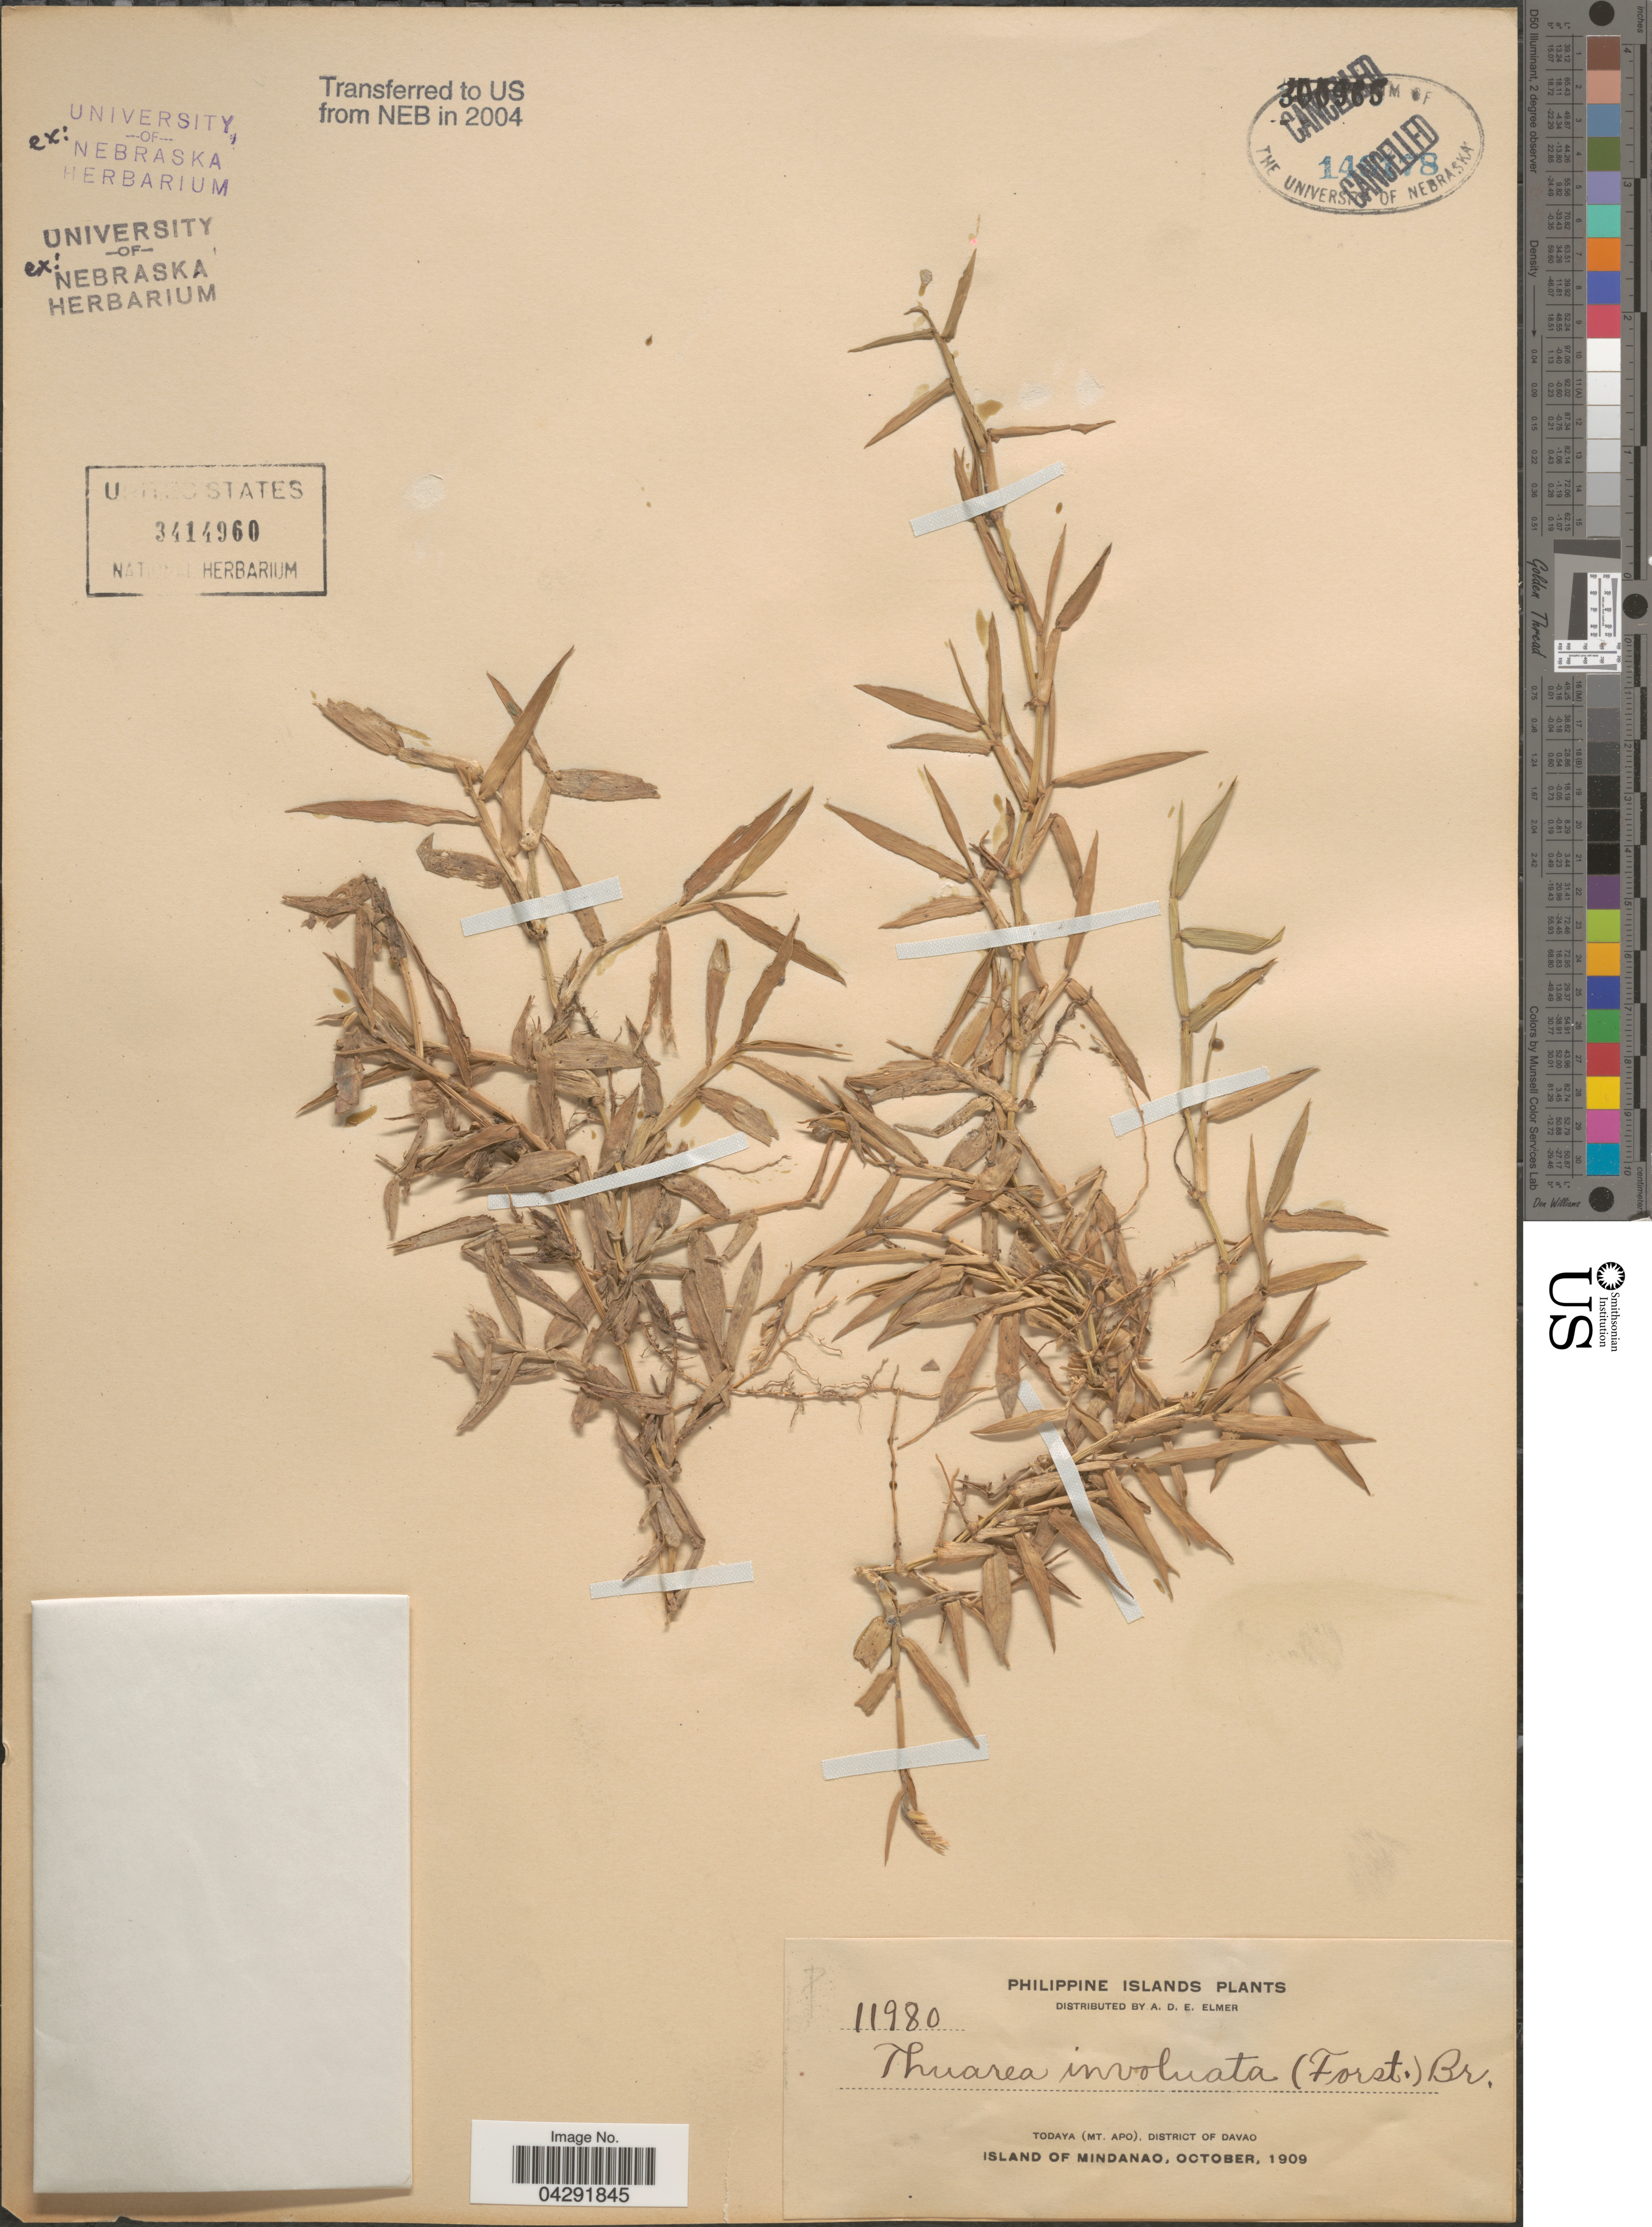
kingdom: Plantae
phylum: Tracheophyta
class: Liliopsida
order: Poales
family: Poaceae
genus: Thuarea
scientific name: Thuarea involuta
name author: (G. Forst.) R. Br. ex Sm.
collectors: A. D. E. Elmer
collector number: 11980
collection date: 1909-10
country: Philippines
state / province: Davao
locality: Philippine Islands. Todaya (Mt. Apo), District of Davao. Island of Mindanao.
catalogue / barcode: US 3414960